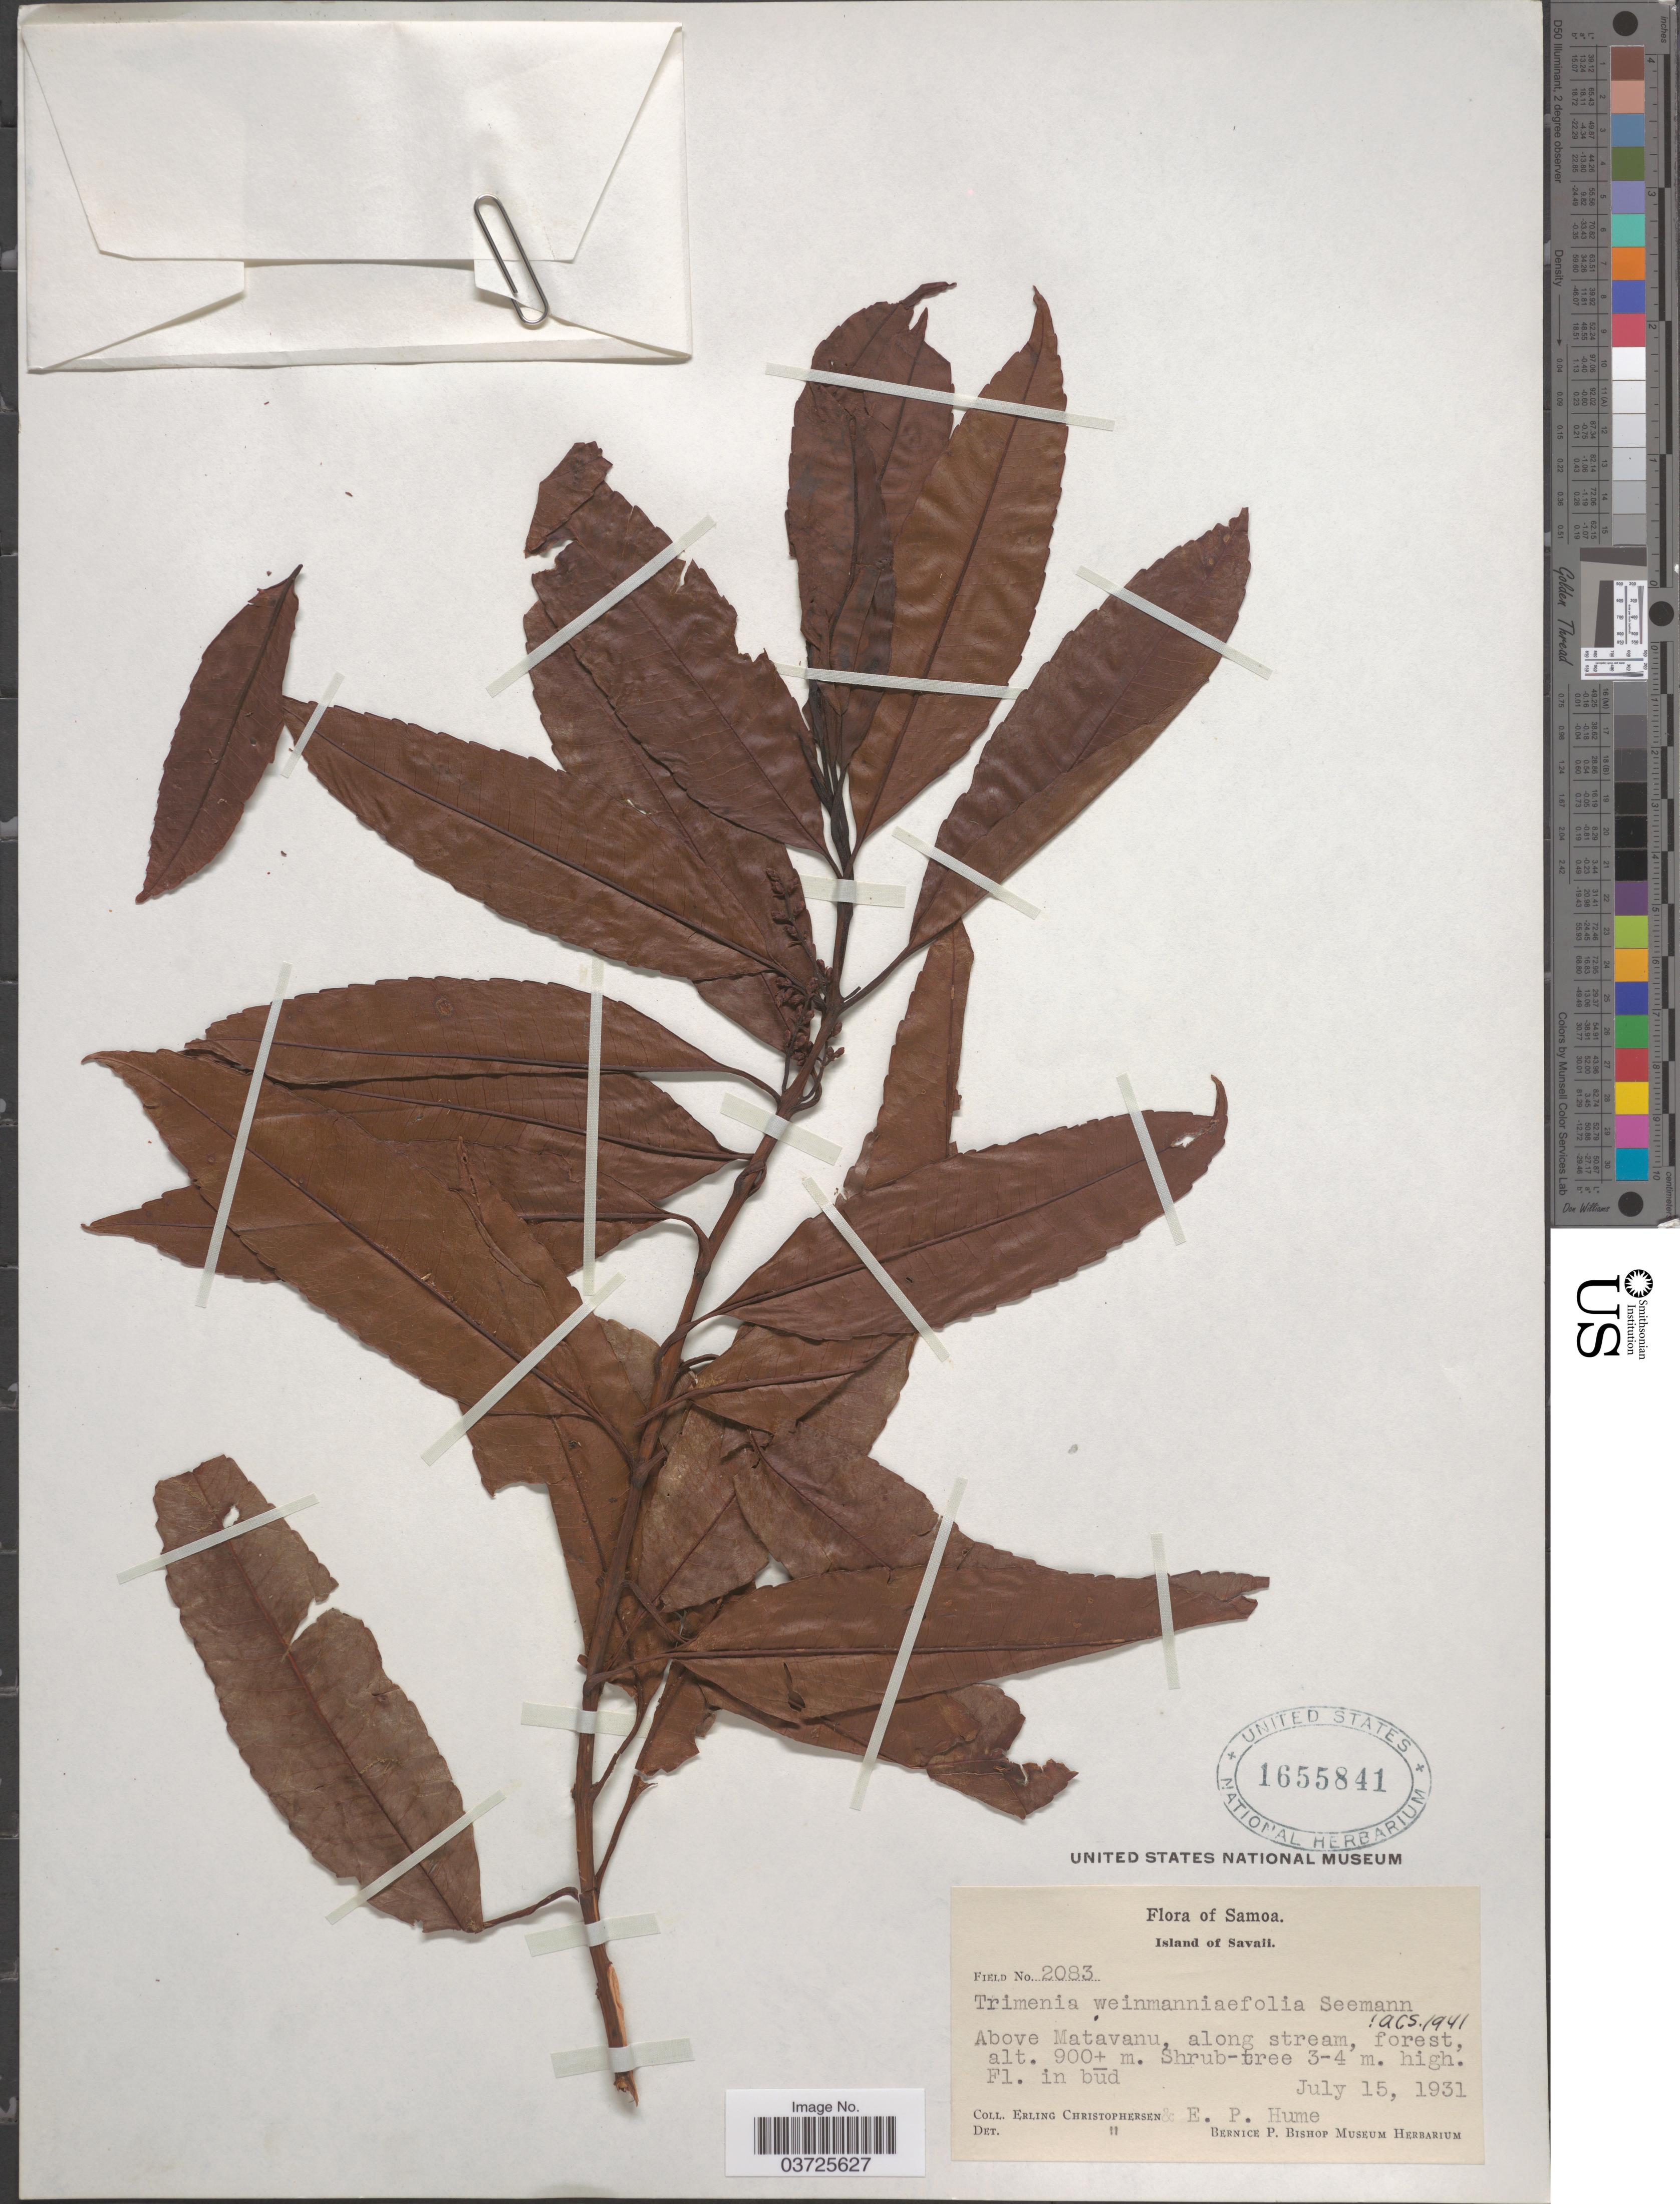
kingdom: Plantae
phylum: Tracheophyta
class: Magnoliopsida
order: Austrobaileyales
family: Trimeniaceae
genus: Trimenia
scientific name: Trimenia weinmanniifolia subsp. bougainvilleensis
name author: Rodenb.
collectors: E. Christophersen & E. P. Hume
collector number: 2083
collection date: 1931-07-15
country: Samoa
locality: Samoa, Island of Savaii. Above Matavanu, along stream.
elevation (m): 900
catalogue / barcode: US 1655841